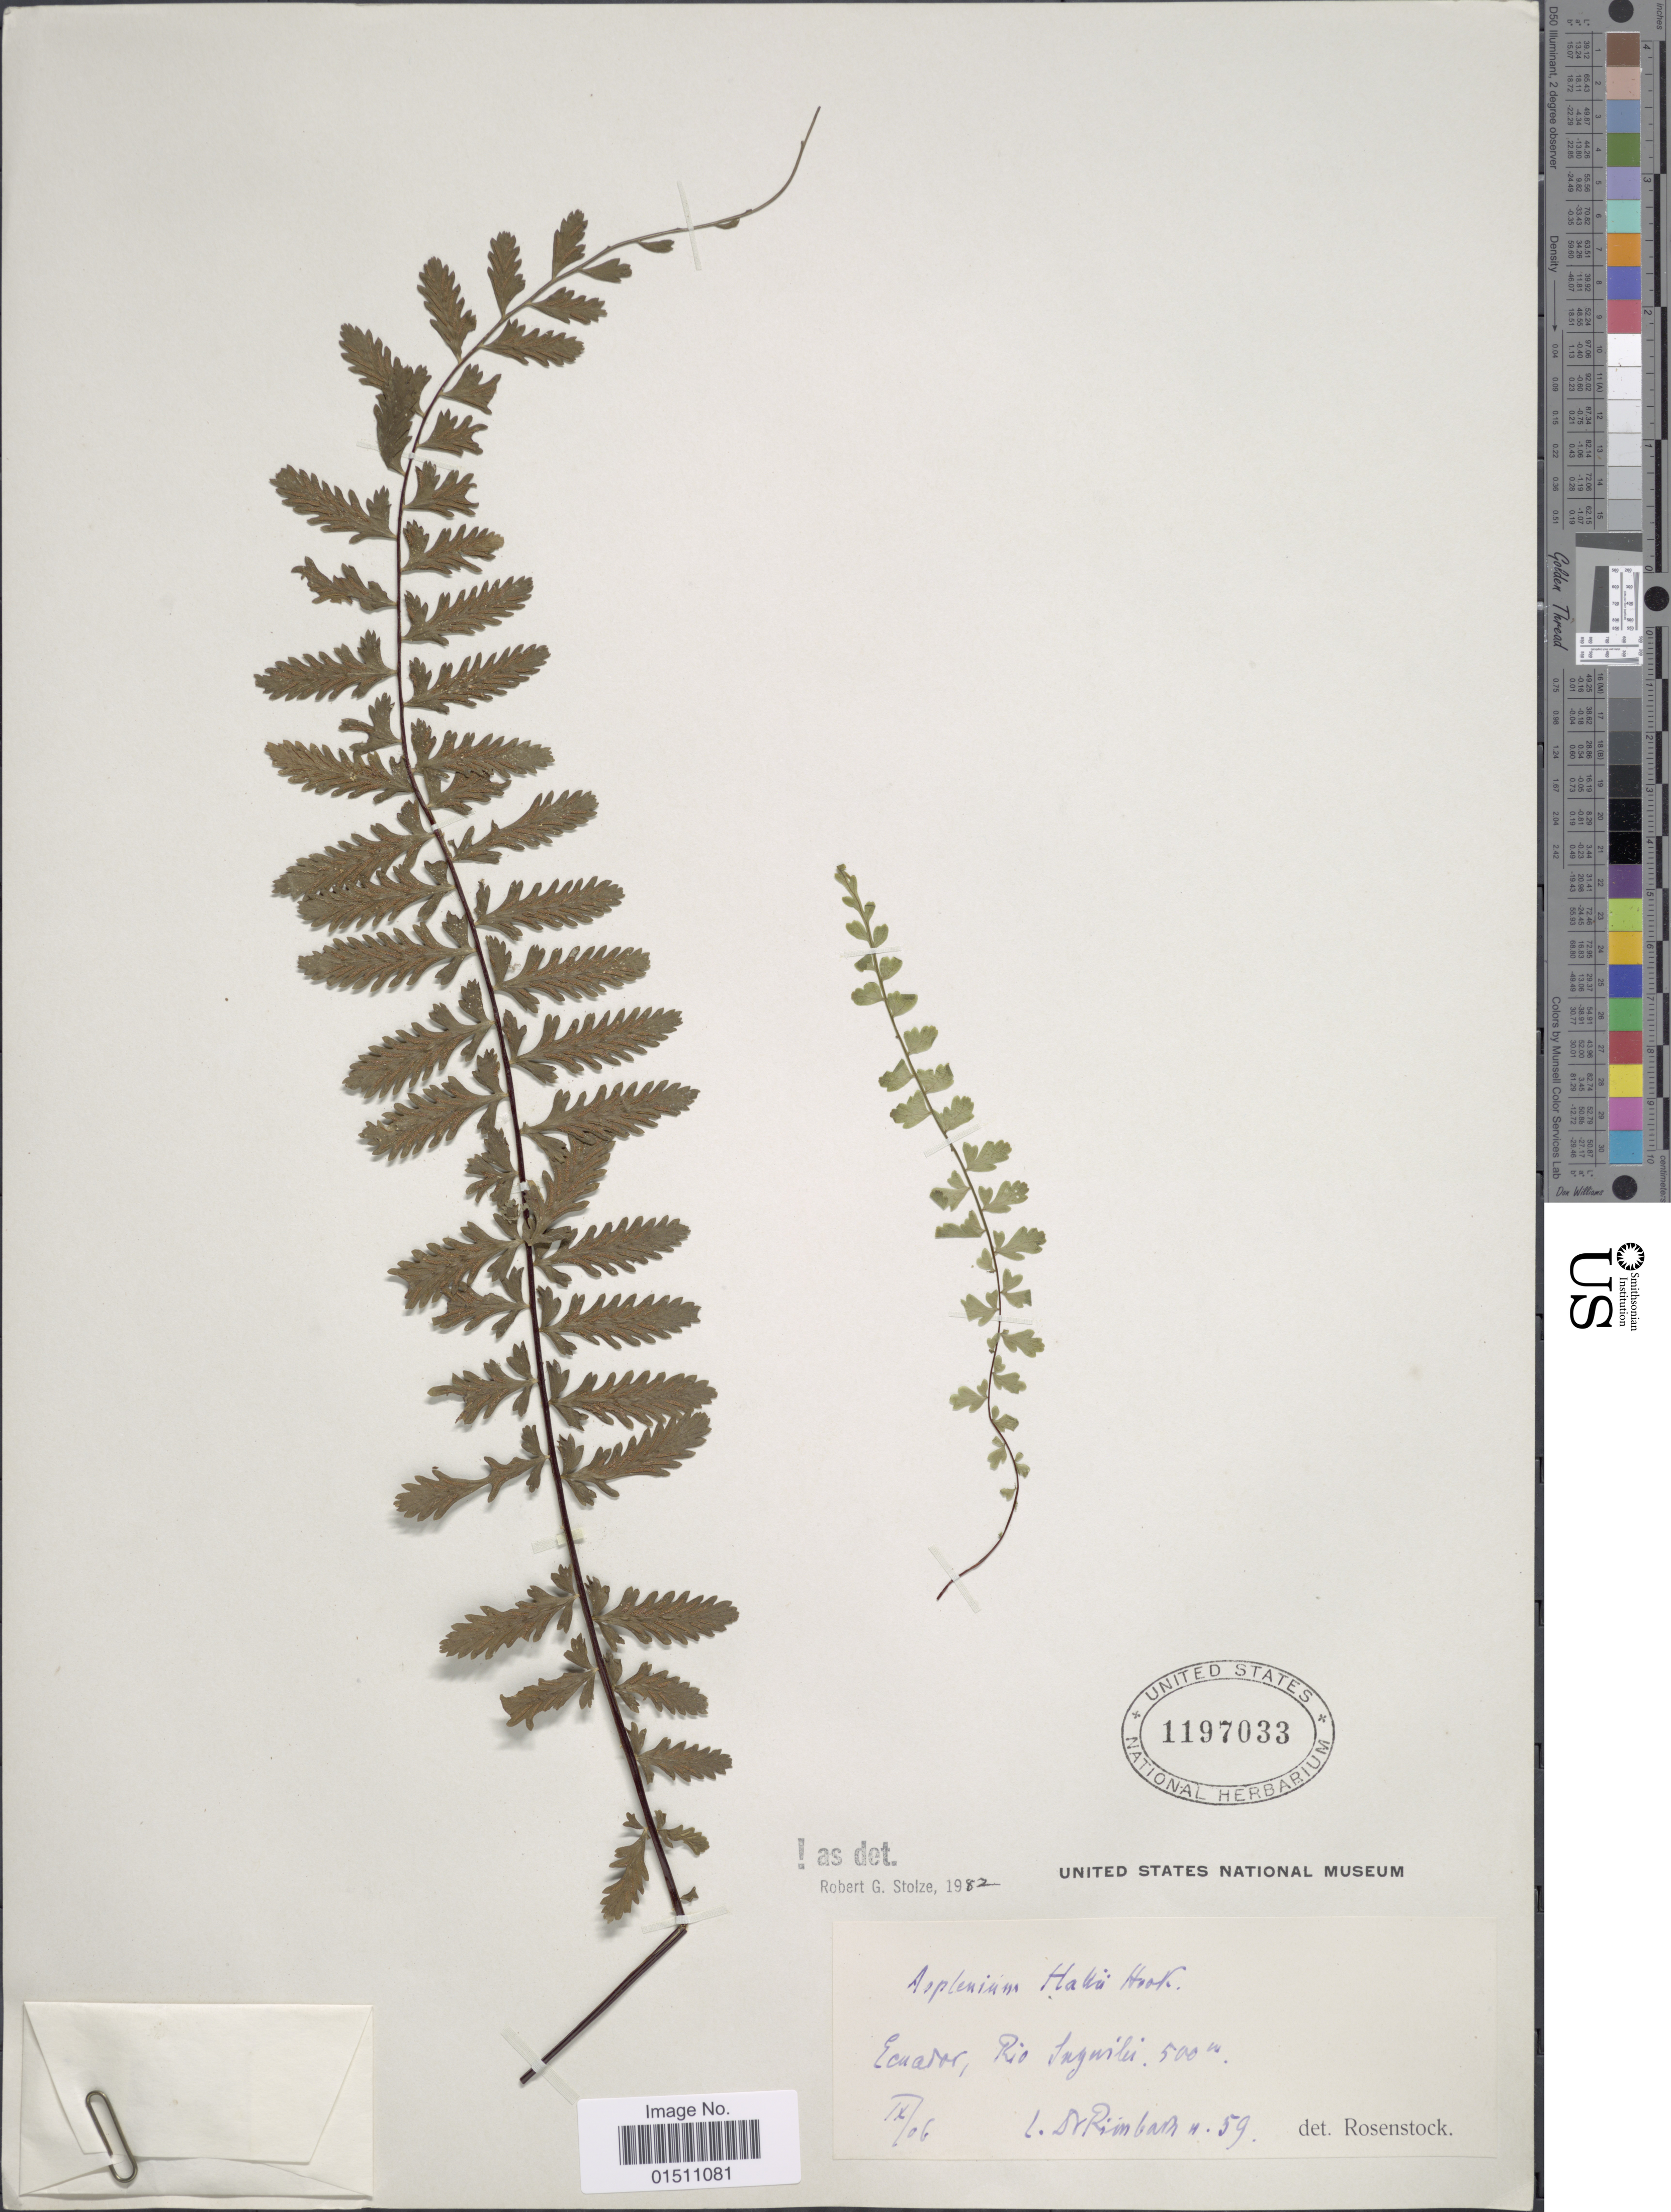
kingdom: Plantae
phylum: Tracheophyta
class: Polypodiopsida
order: Polypodiales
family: Aspleniaceae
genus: Asplenium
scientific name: Asplenium hallii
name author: Hook.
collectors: Rimbach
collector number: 59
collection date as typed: Transcribed d/m/y: /9/6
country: Ecuador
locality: Ecuador, Rio Inguilei.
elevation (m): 500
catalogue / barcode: US 1197033